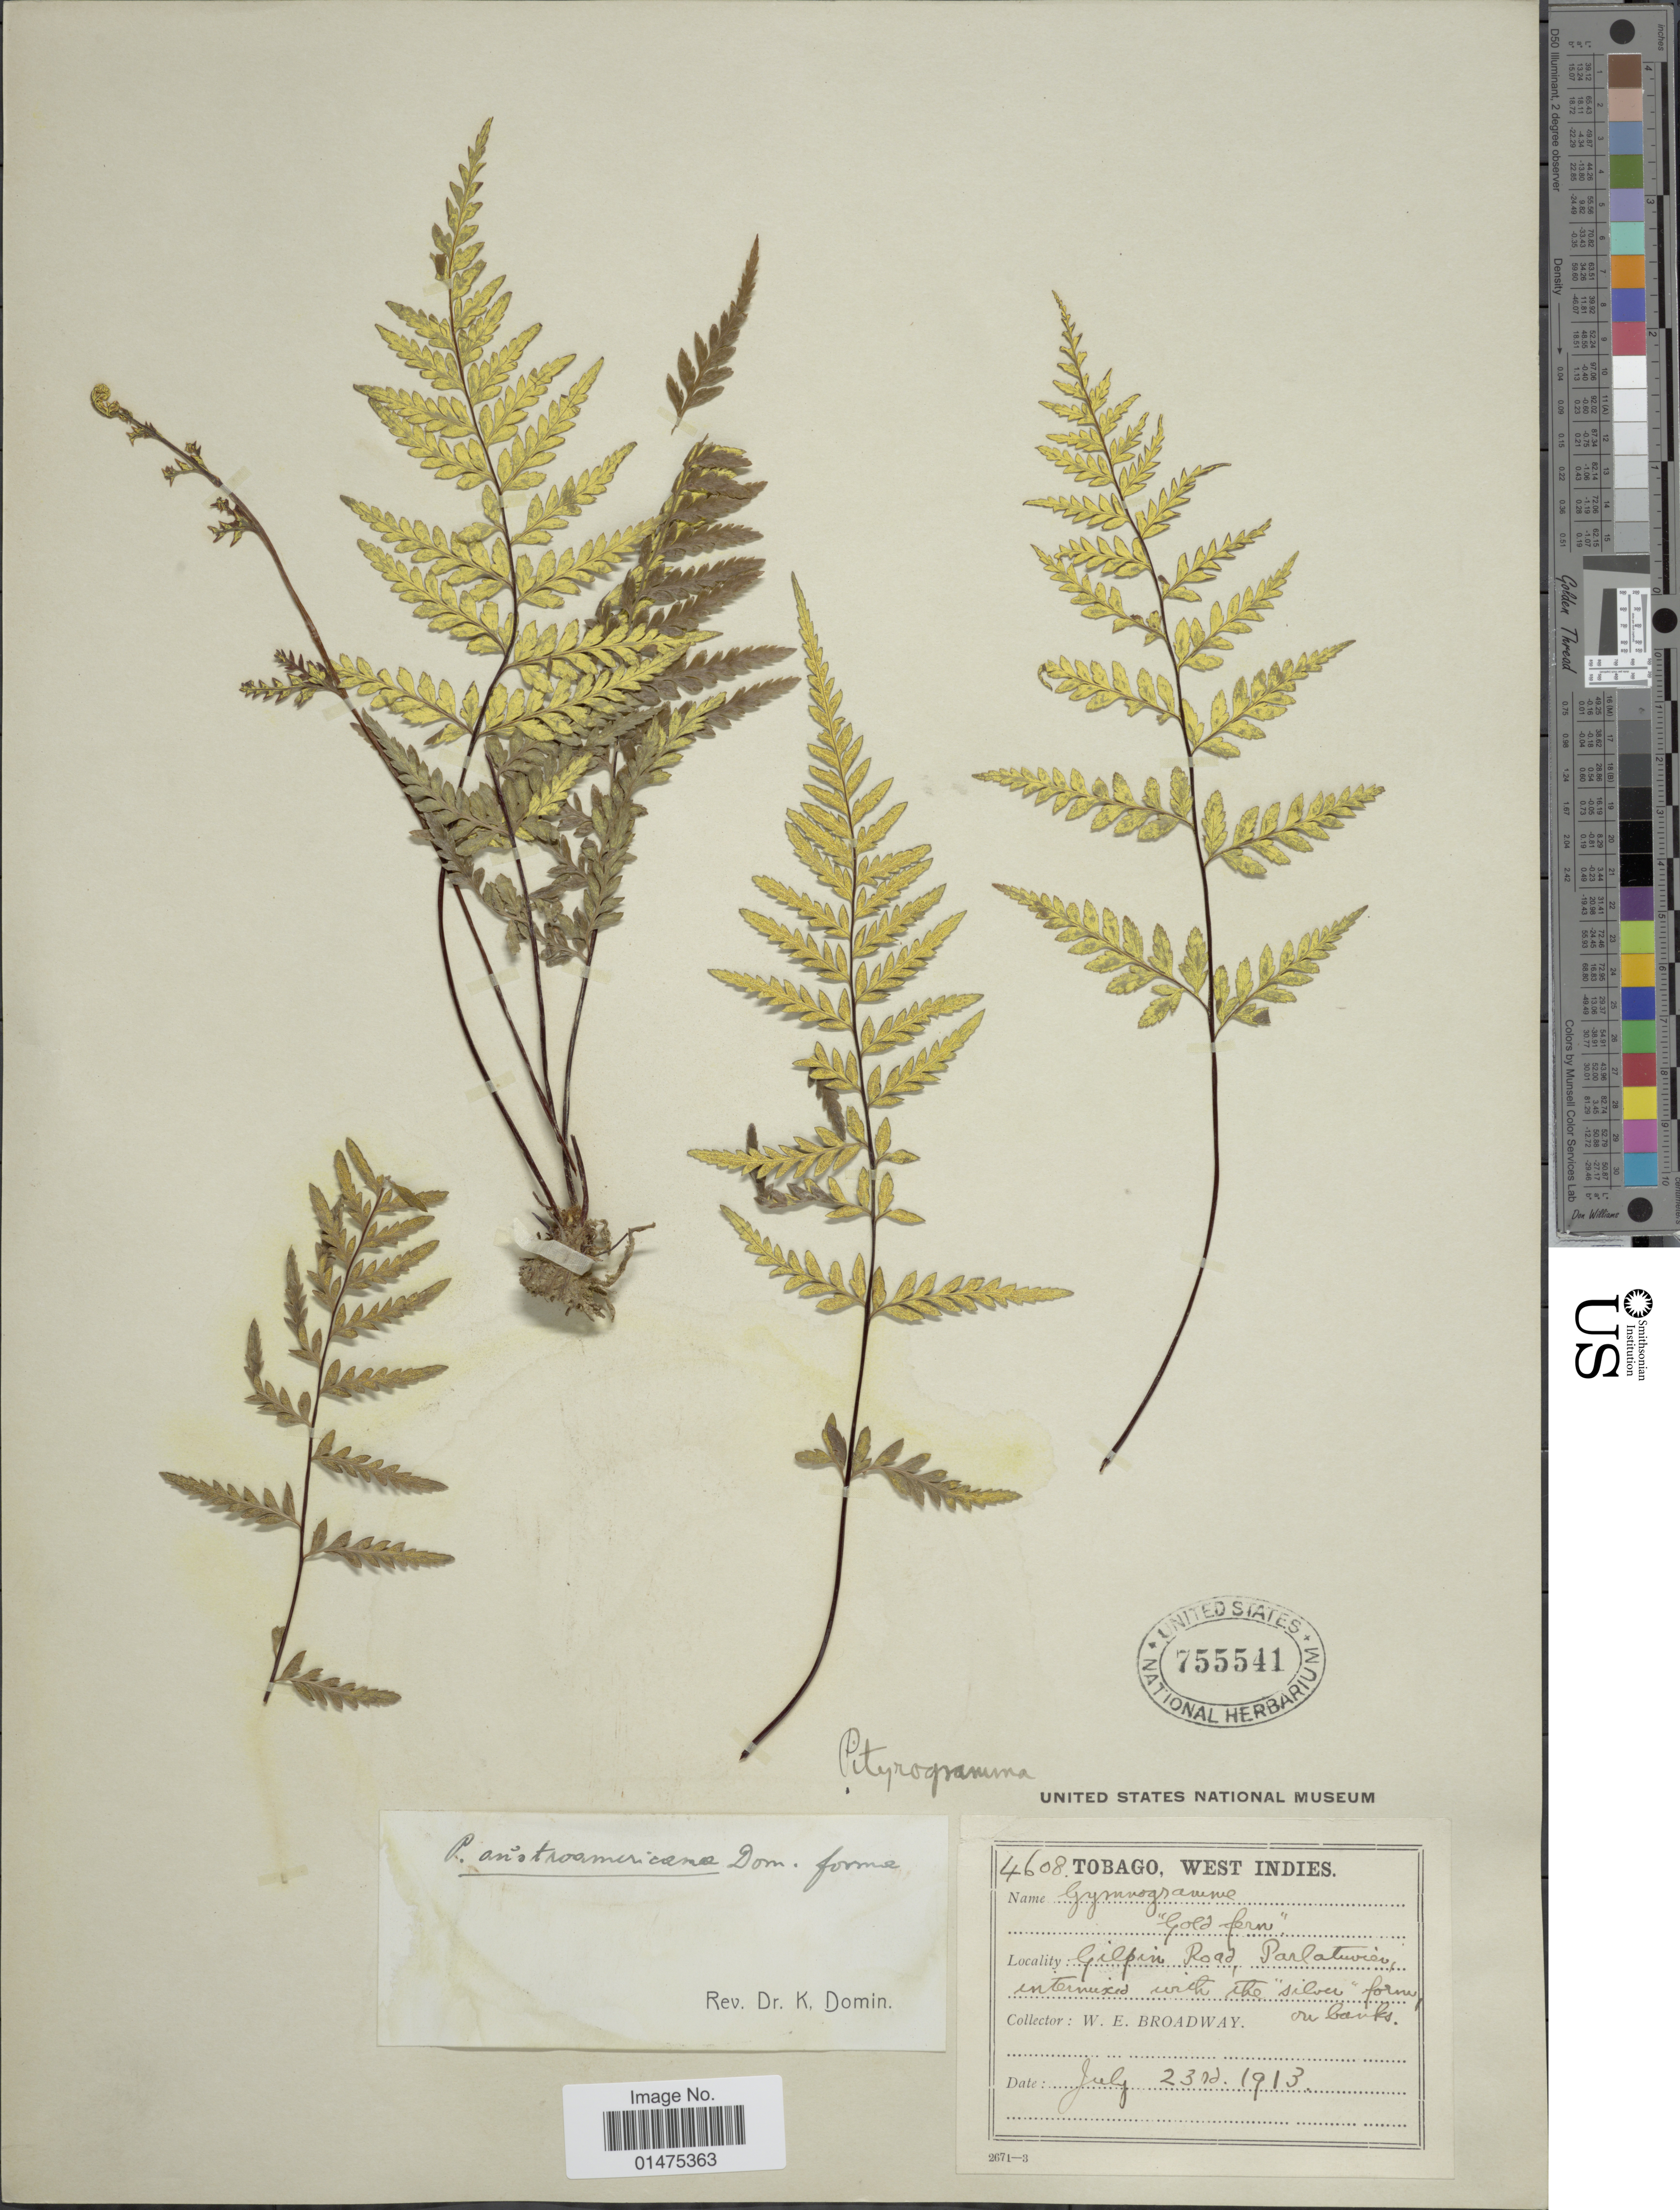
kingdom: Plantae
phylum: Tracheophyta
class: Polypodiopsida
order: Polypodiales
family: Pteridaceae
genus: Pityrogramma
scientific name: Pityrogramma sp.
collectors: W. E. Broadway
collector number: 4608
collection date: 1913-07-23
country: Trinidad and Tobago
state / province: Tobago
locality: Gilpin Road, Parlatuvier, intermixed with the "silver" form on banks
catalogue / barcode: US 755541